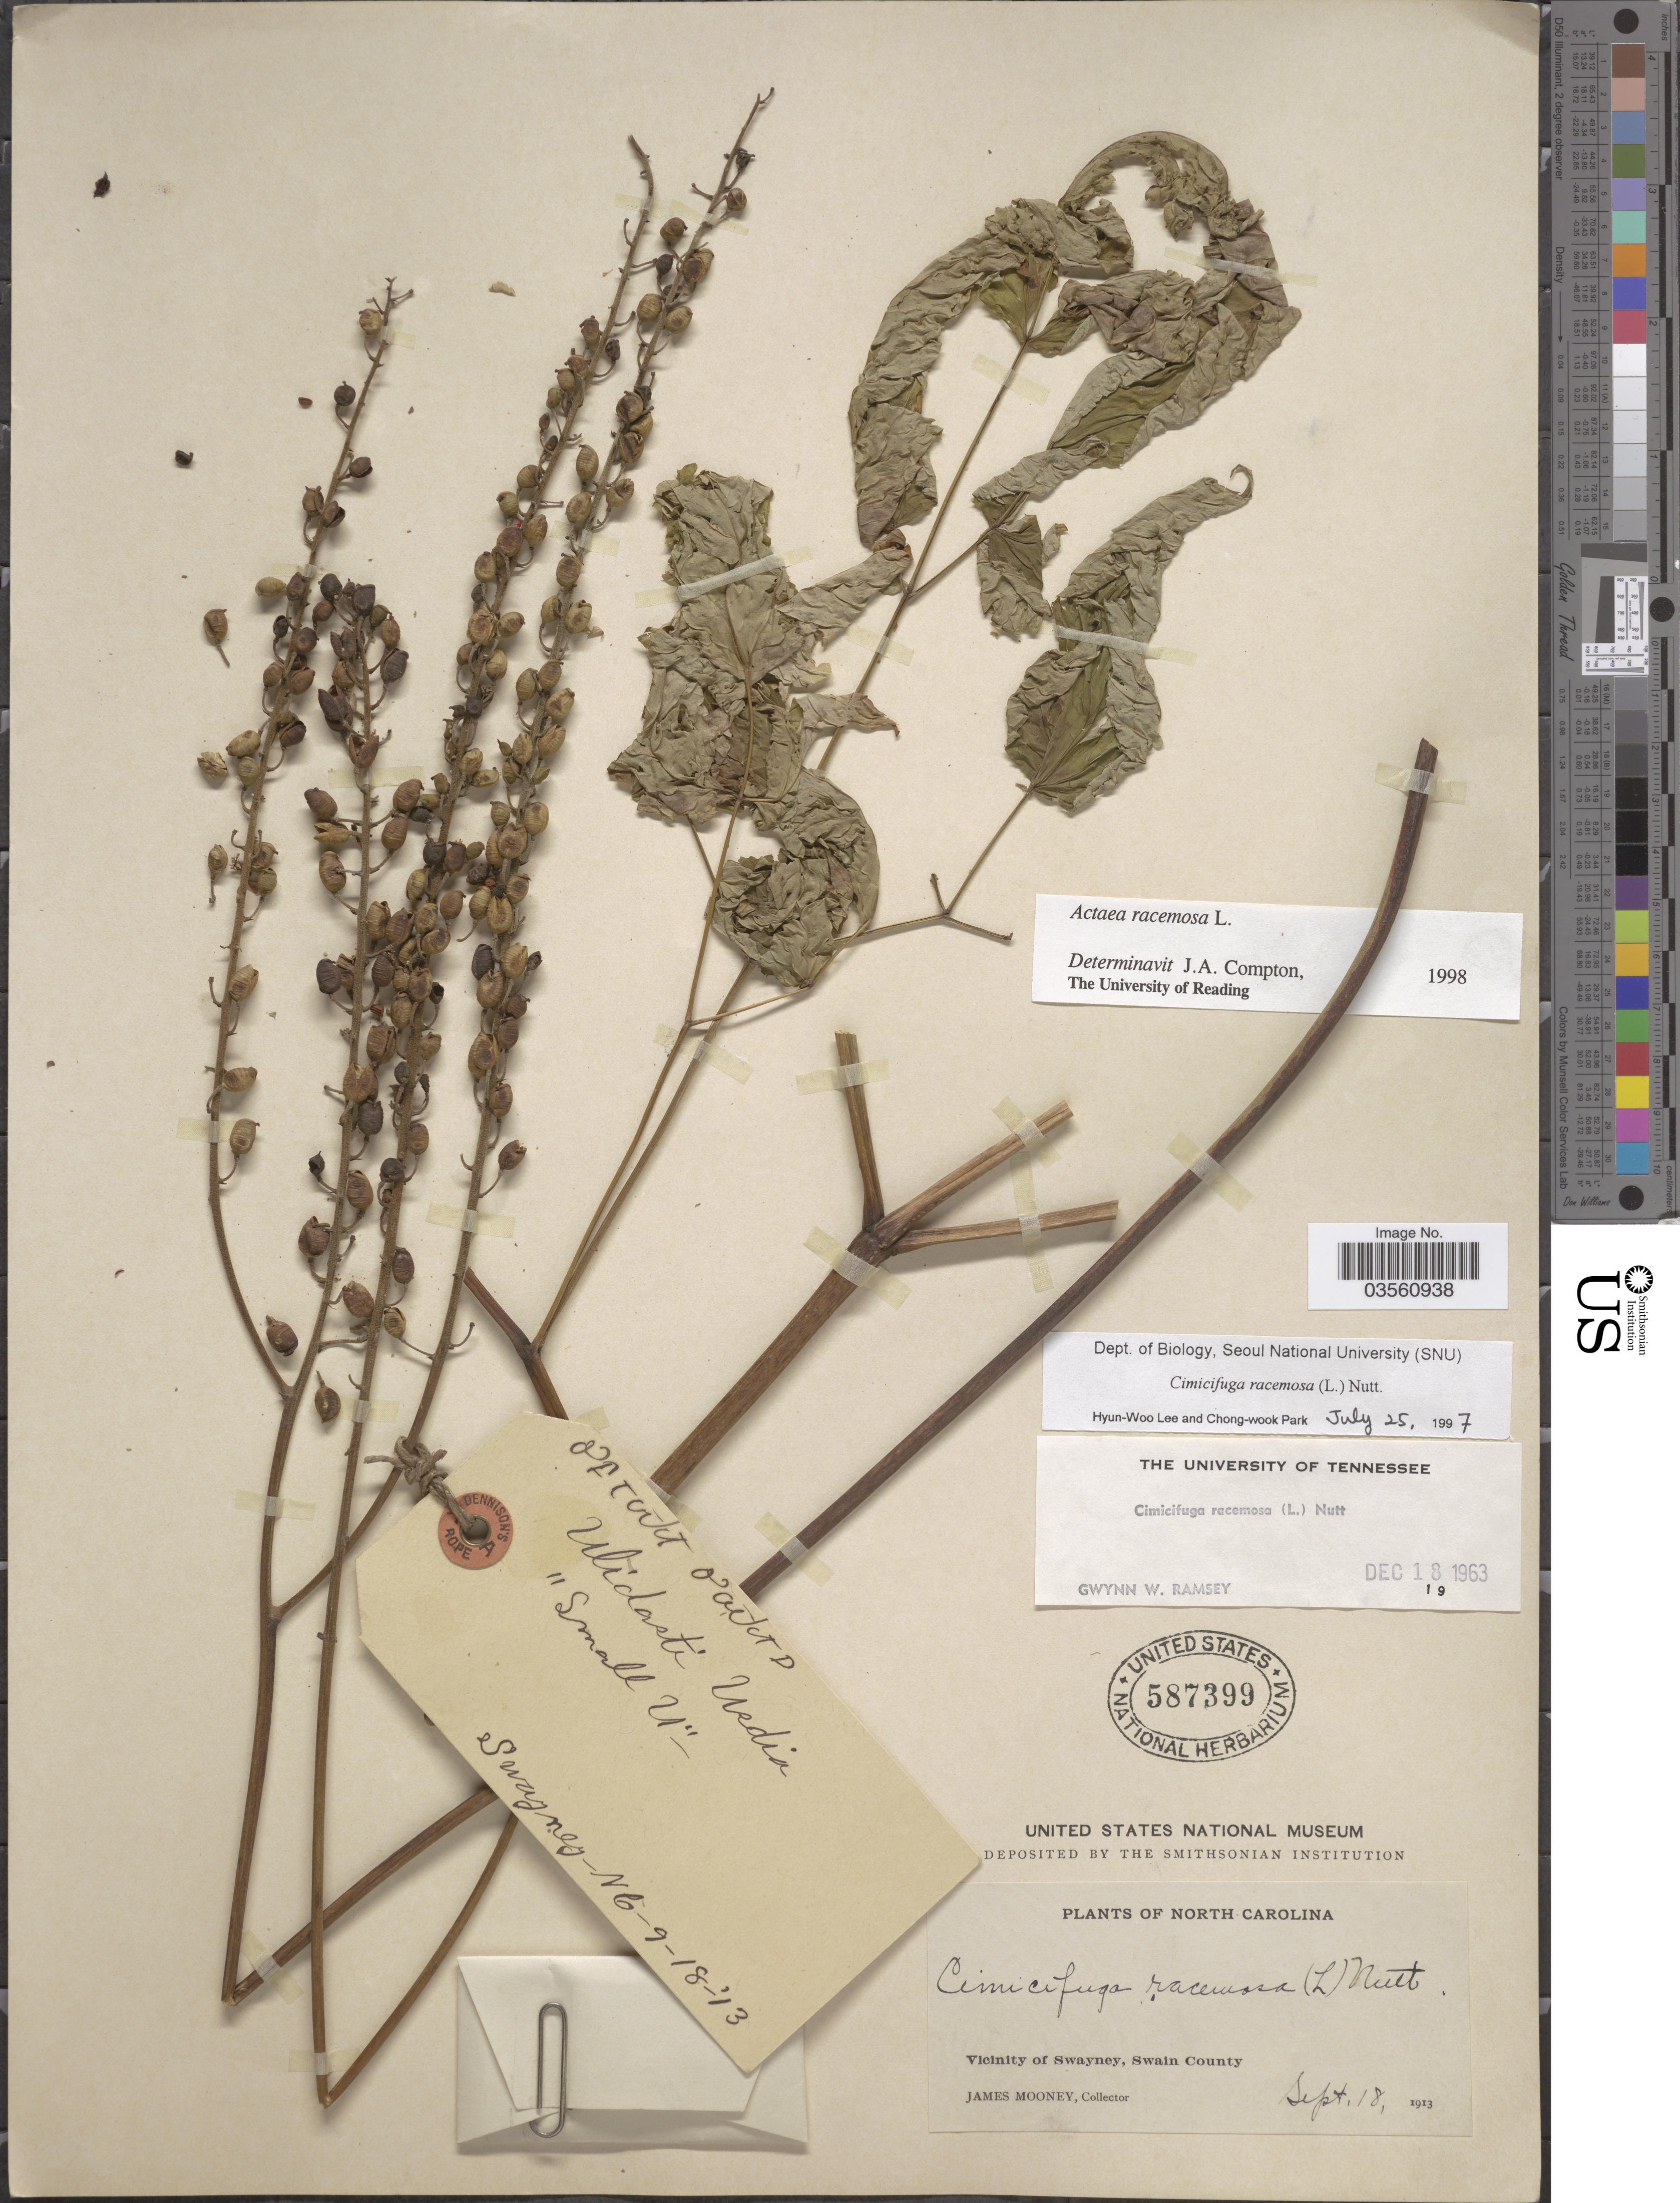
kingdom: Plantae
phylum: Tracheophyta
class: Magnoliopsida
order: Ranunculales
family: Ranunculaceae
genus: Actaea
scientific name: Actaea racemosa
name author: L.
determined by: Compton, J. A.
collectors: J. Mooney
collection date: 1913-09-18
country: United States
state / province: North Carolina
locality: Vicinity of Swayney, Swain County.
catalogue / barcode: US 587399